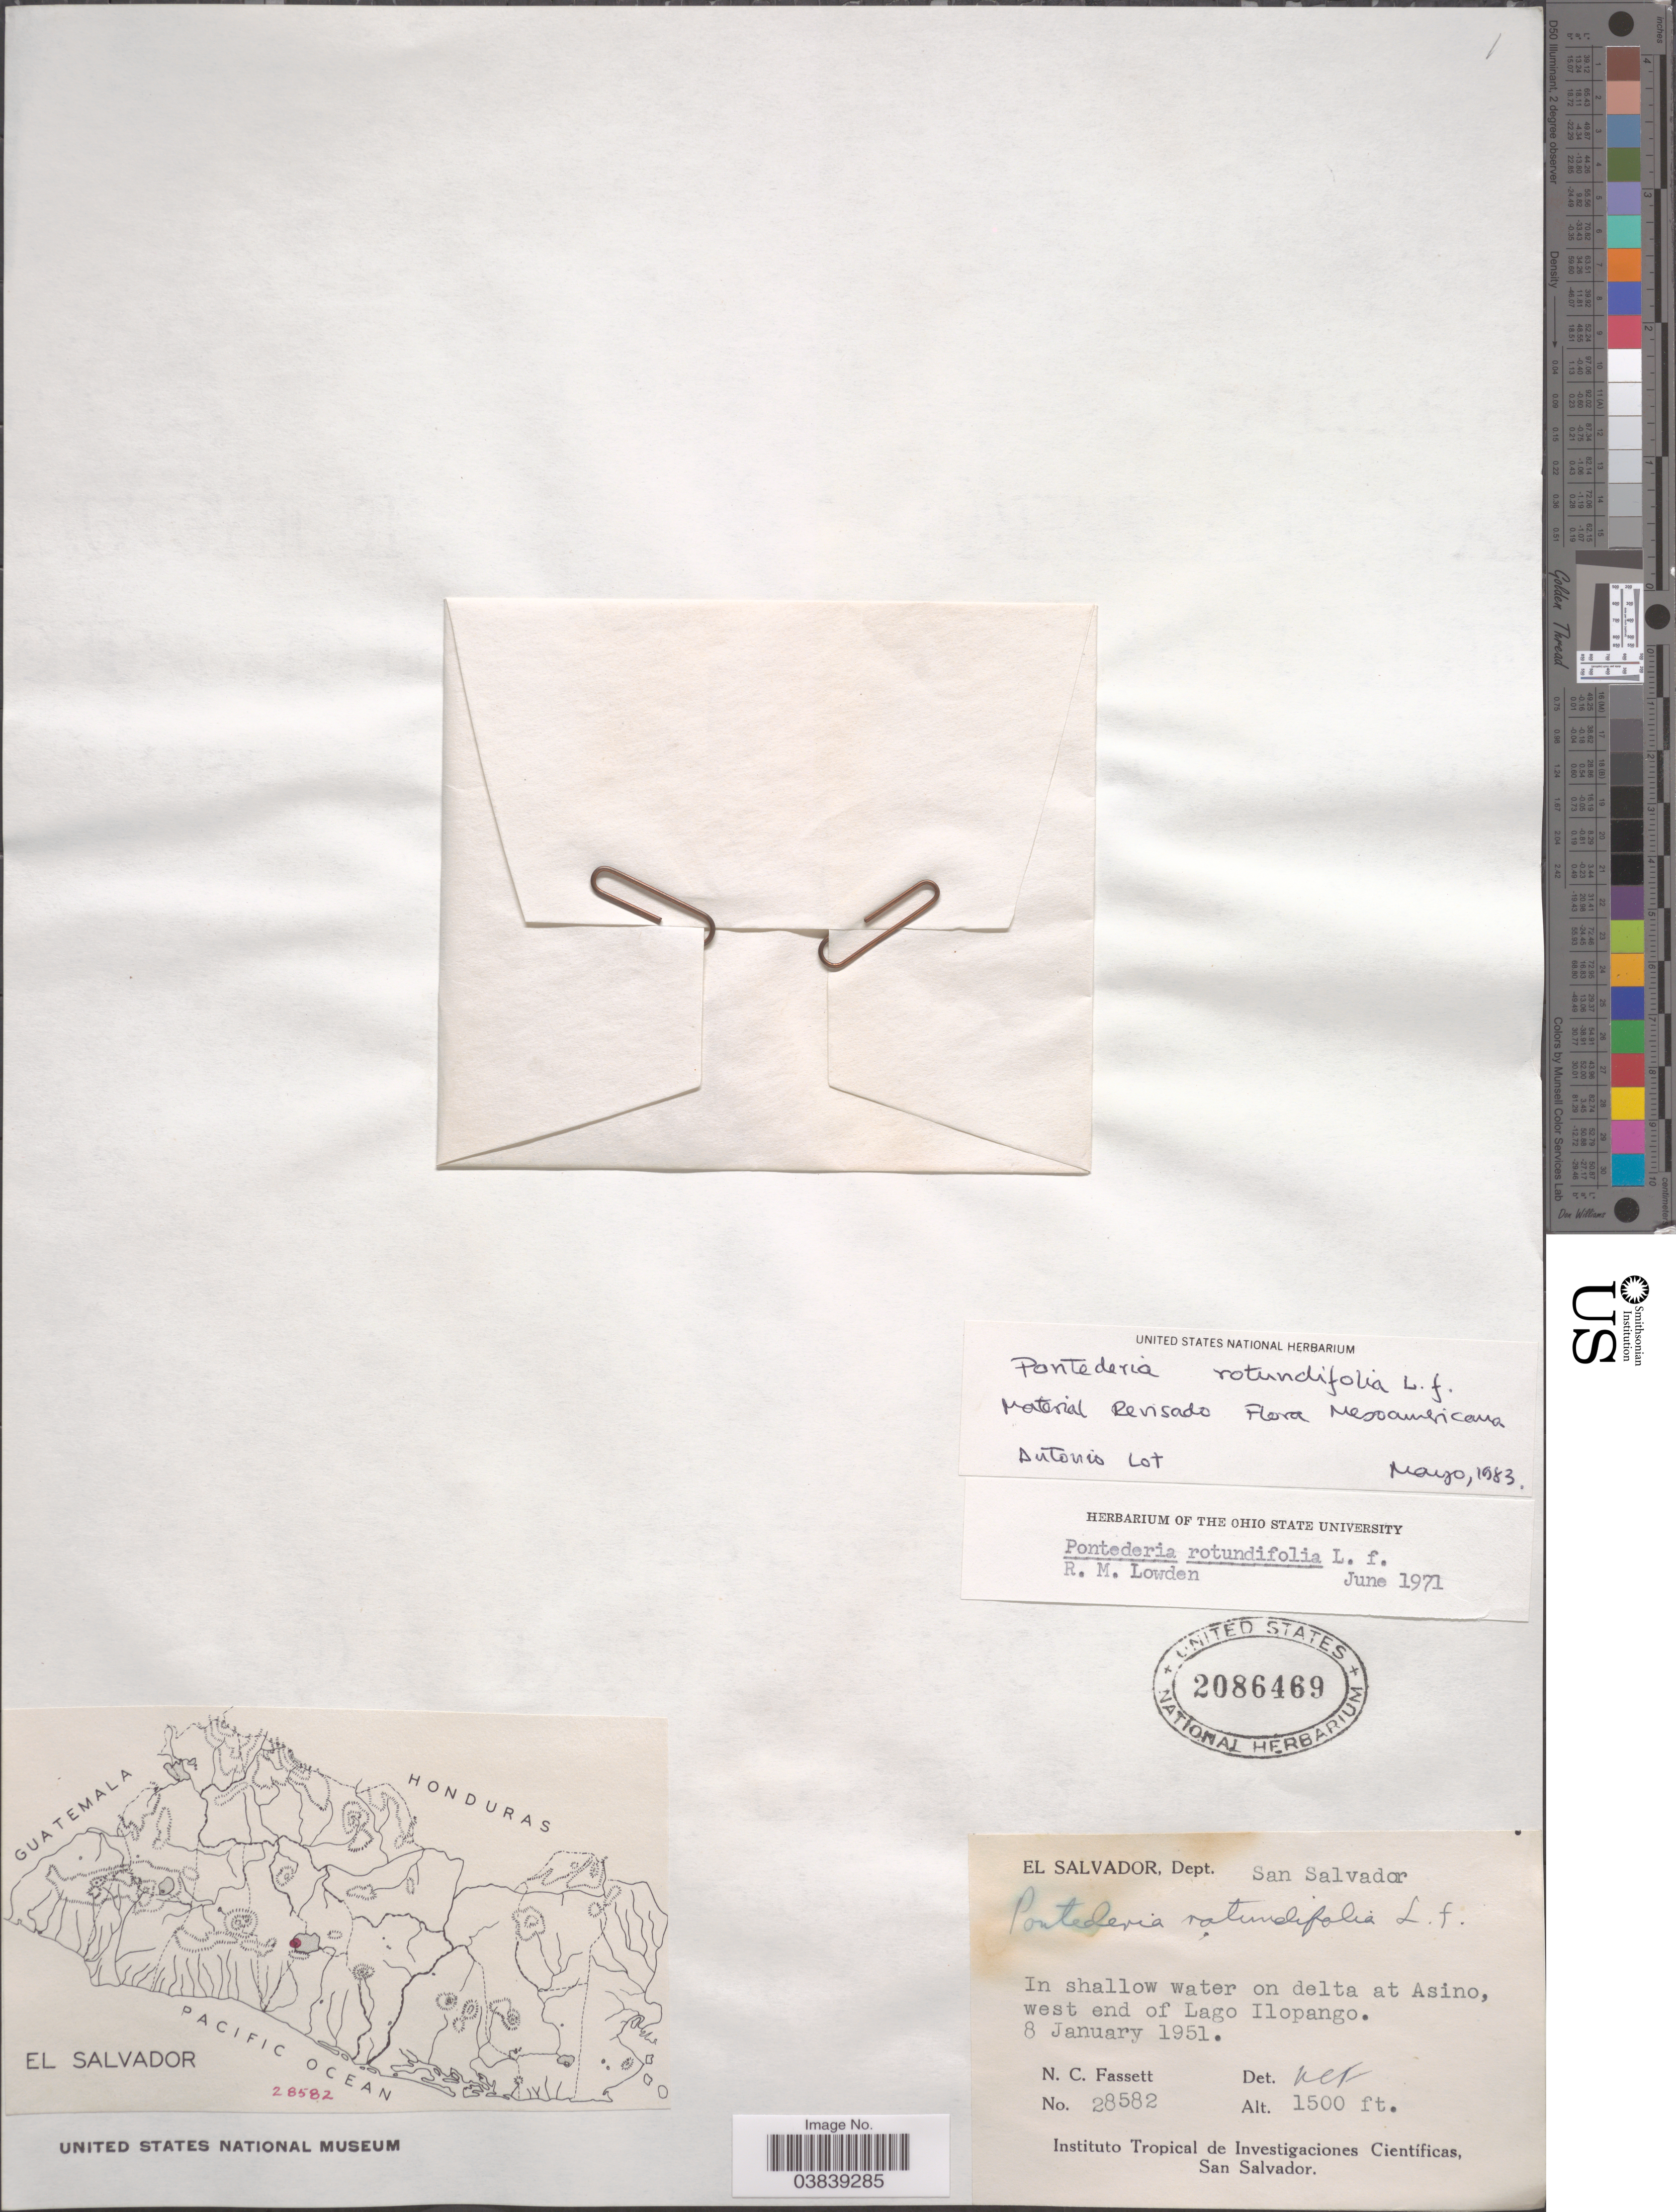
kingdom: Plantae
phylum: Tracheophyta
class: Liliopsida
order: Commelinales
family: Pontederiaceae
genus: Pontederia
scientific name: Pontederia rotundifolia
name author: L. f.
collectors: N. C. Fassett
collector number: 28582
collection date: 1951-01-08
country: El Salvador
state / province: San Salvador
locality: Dept. San Salvador. In shallow water on delta at Asino, west end of Lago Ilopango.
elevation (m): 457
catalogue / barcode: US 2086469